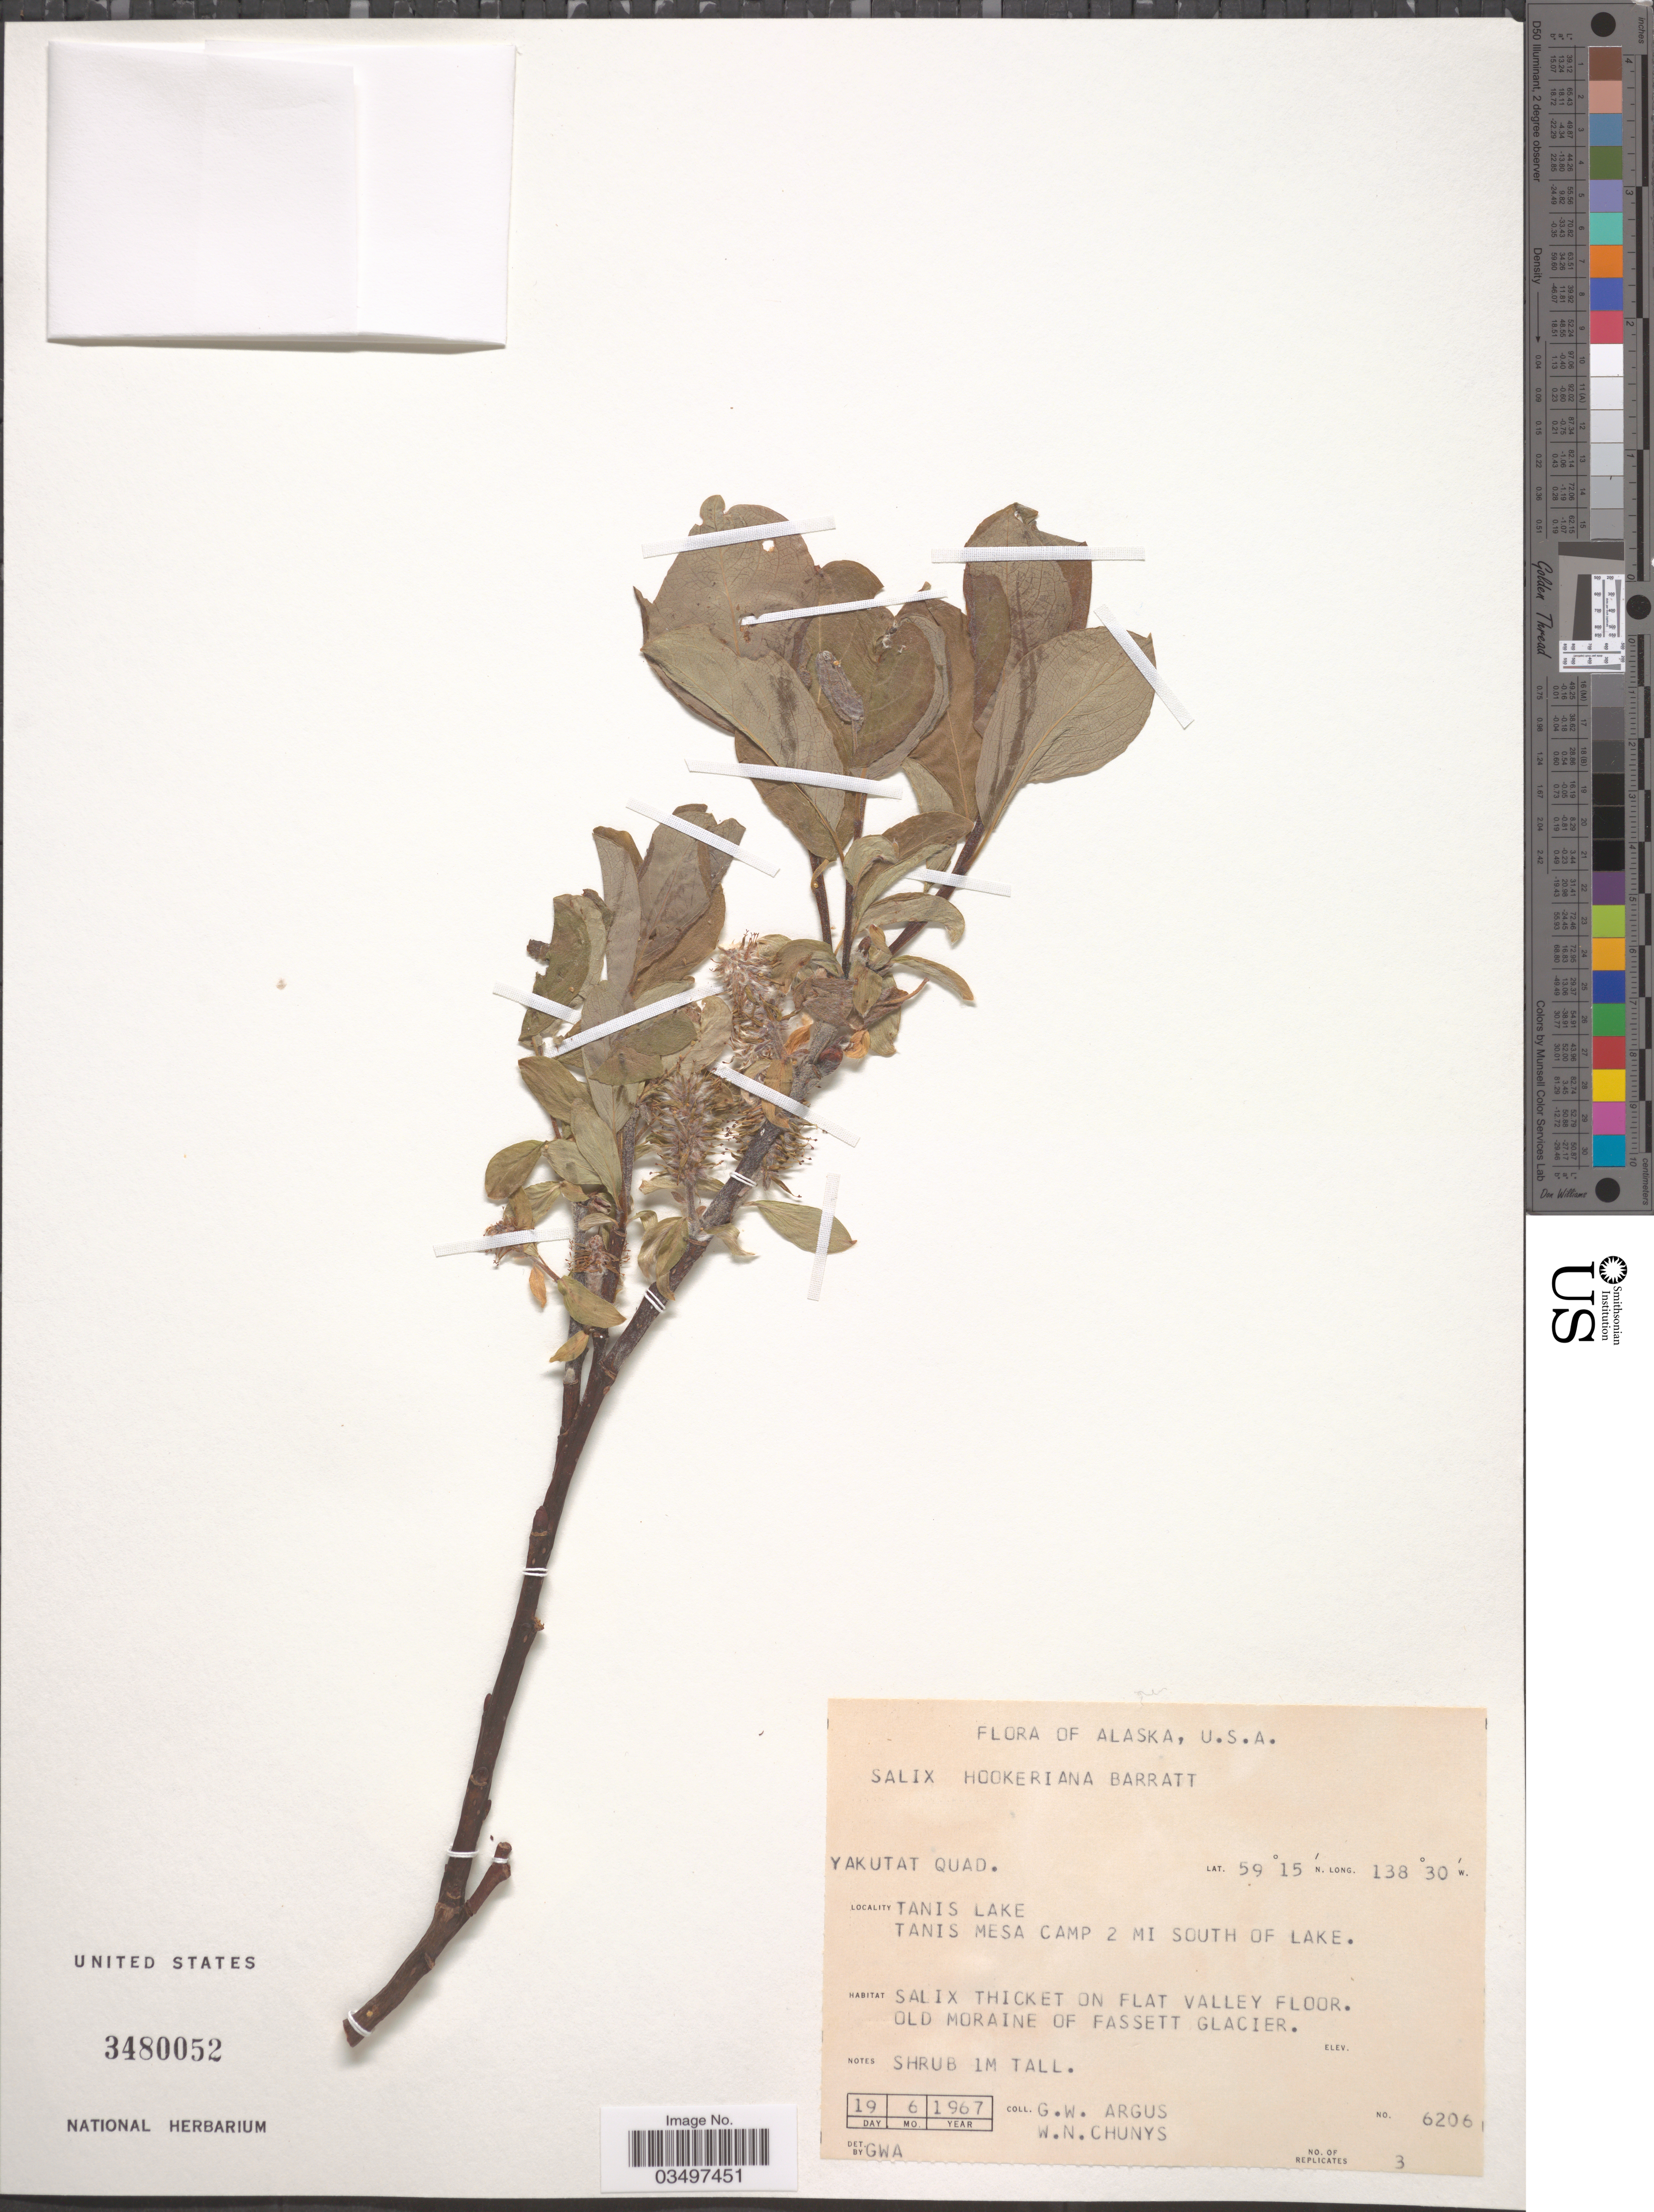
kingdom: Plantae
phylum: Tracheophyta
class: Magnoliopsida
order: Malpighiales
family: Salicaceae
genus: Salix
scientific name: Salix hookeriana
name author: Barratt ex Hook.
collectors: G. W. Argus & W. Chunys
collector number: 6206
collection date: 1967-06-19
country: United States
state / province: Alaska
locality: Yakutat Quad. Tanis Lake. Tanis Mesa Camp 2 mi south of Lake.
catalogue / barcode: US 3480052